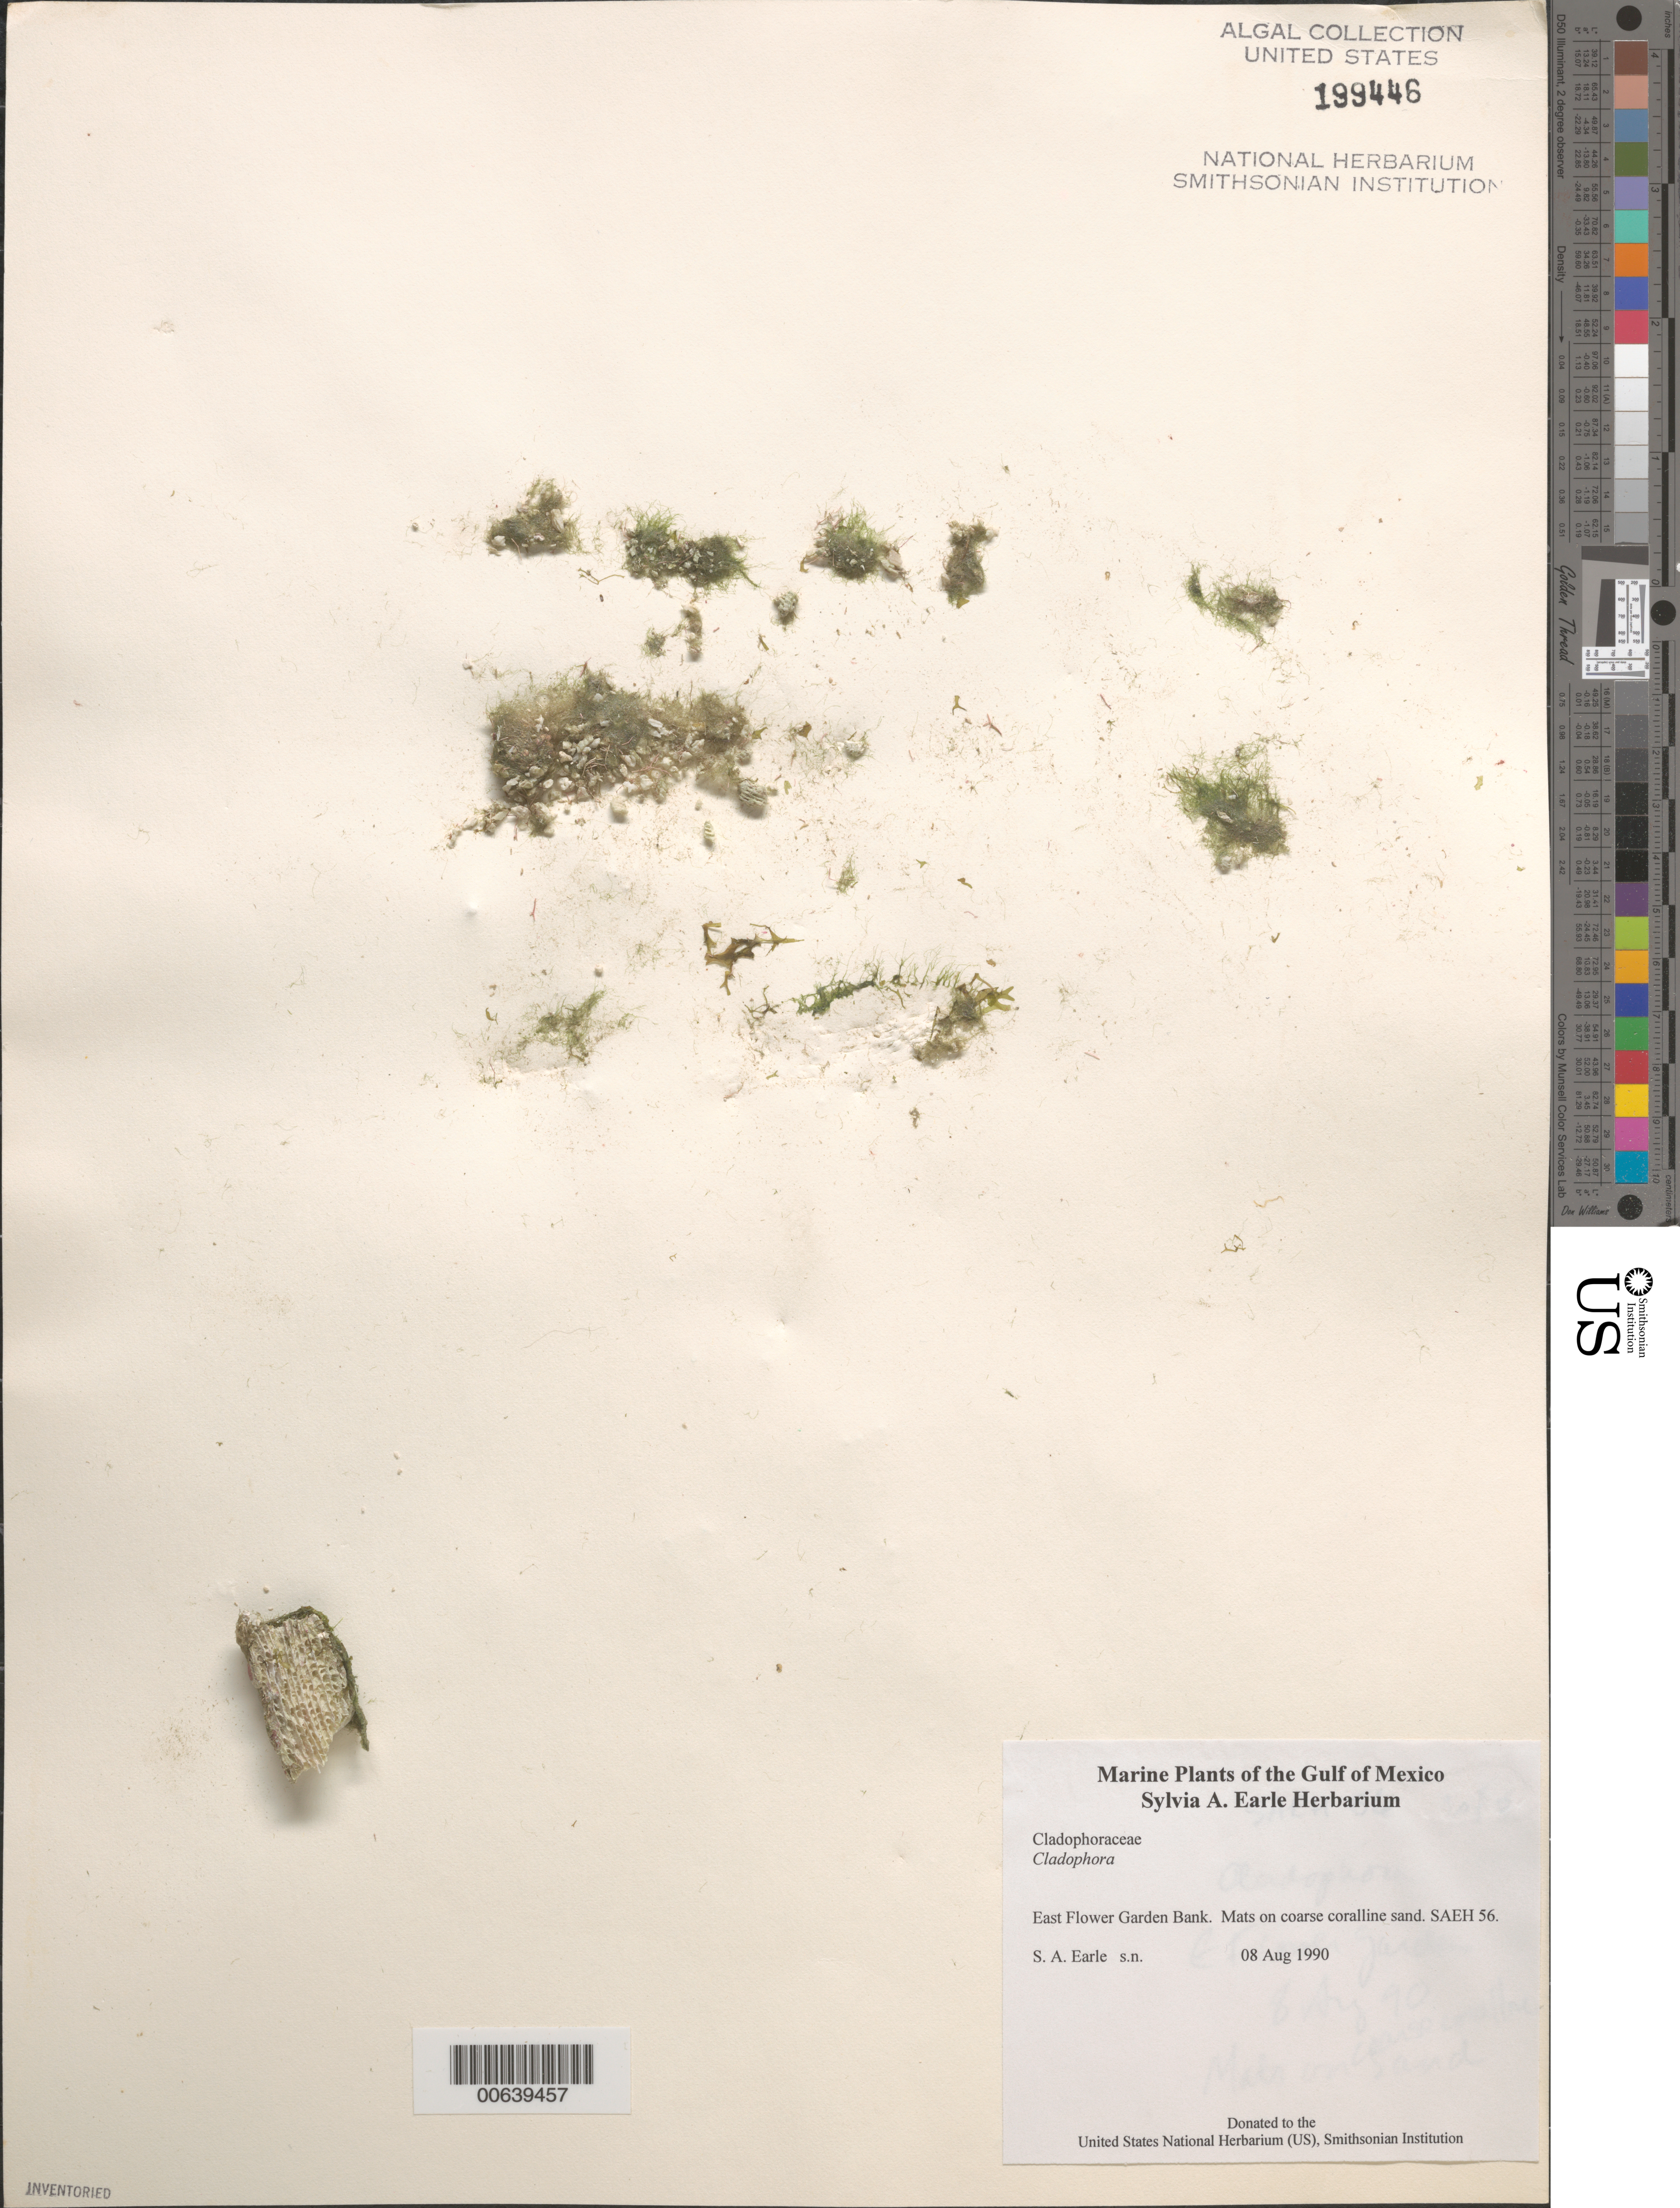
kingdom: Plantae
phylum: Chlorophyta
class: Ulvophyceae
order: Cladophorales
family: Cladophoraceae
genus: Cladophora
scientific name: Cladophora sp.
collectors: S. A. Earle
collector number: SAEH 56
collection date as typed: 08 Aug 1990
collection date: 1990-08-08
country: United States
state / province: Louisiana / Texas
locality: East Flower Garden Bank, Flower Garden Banks National Marine Sanctuary, Gulf of Mexico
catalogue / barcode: US 199446